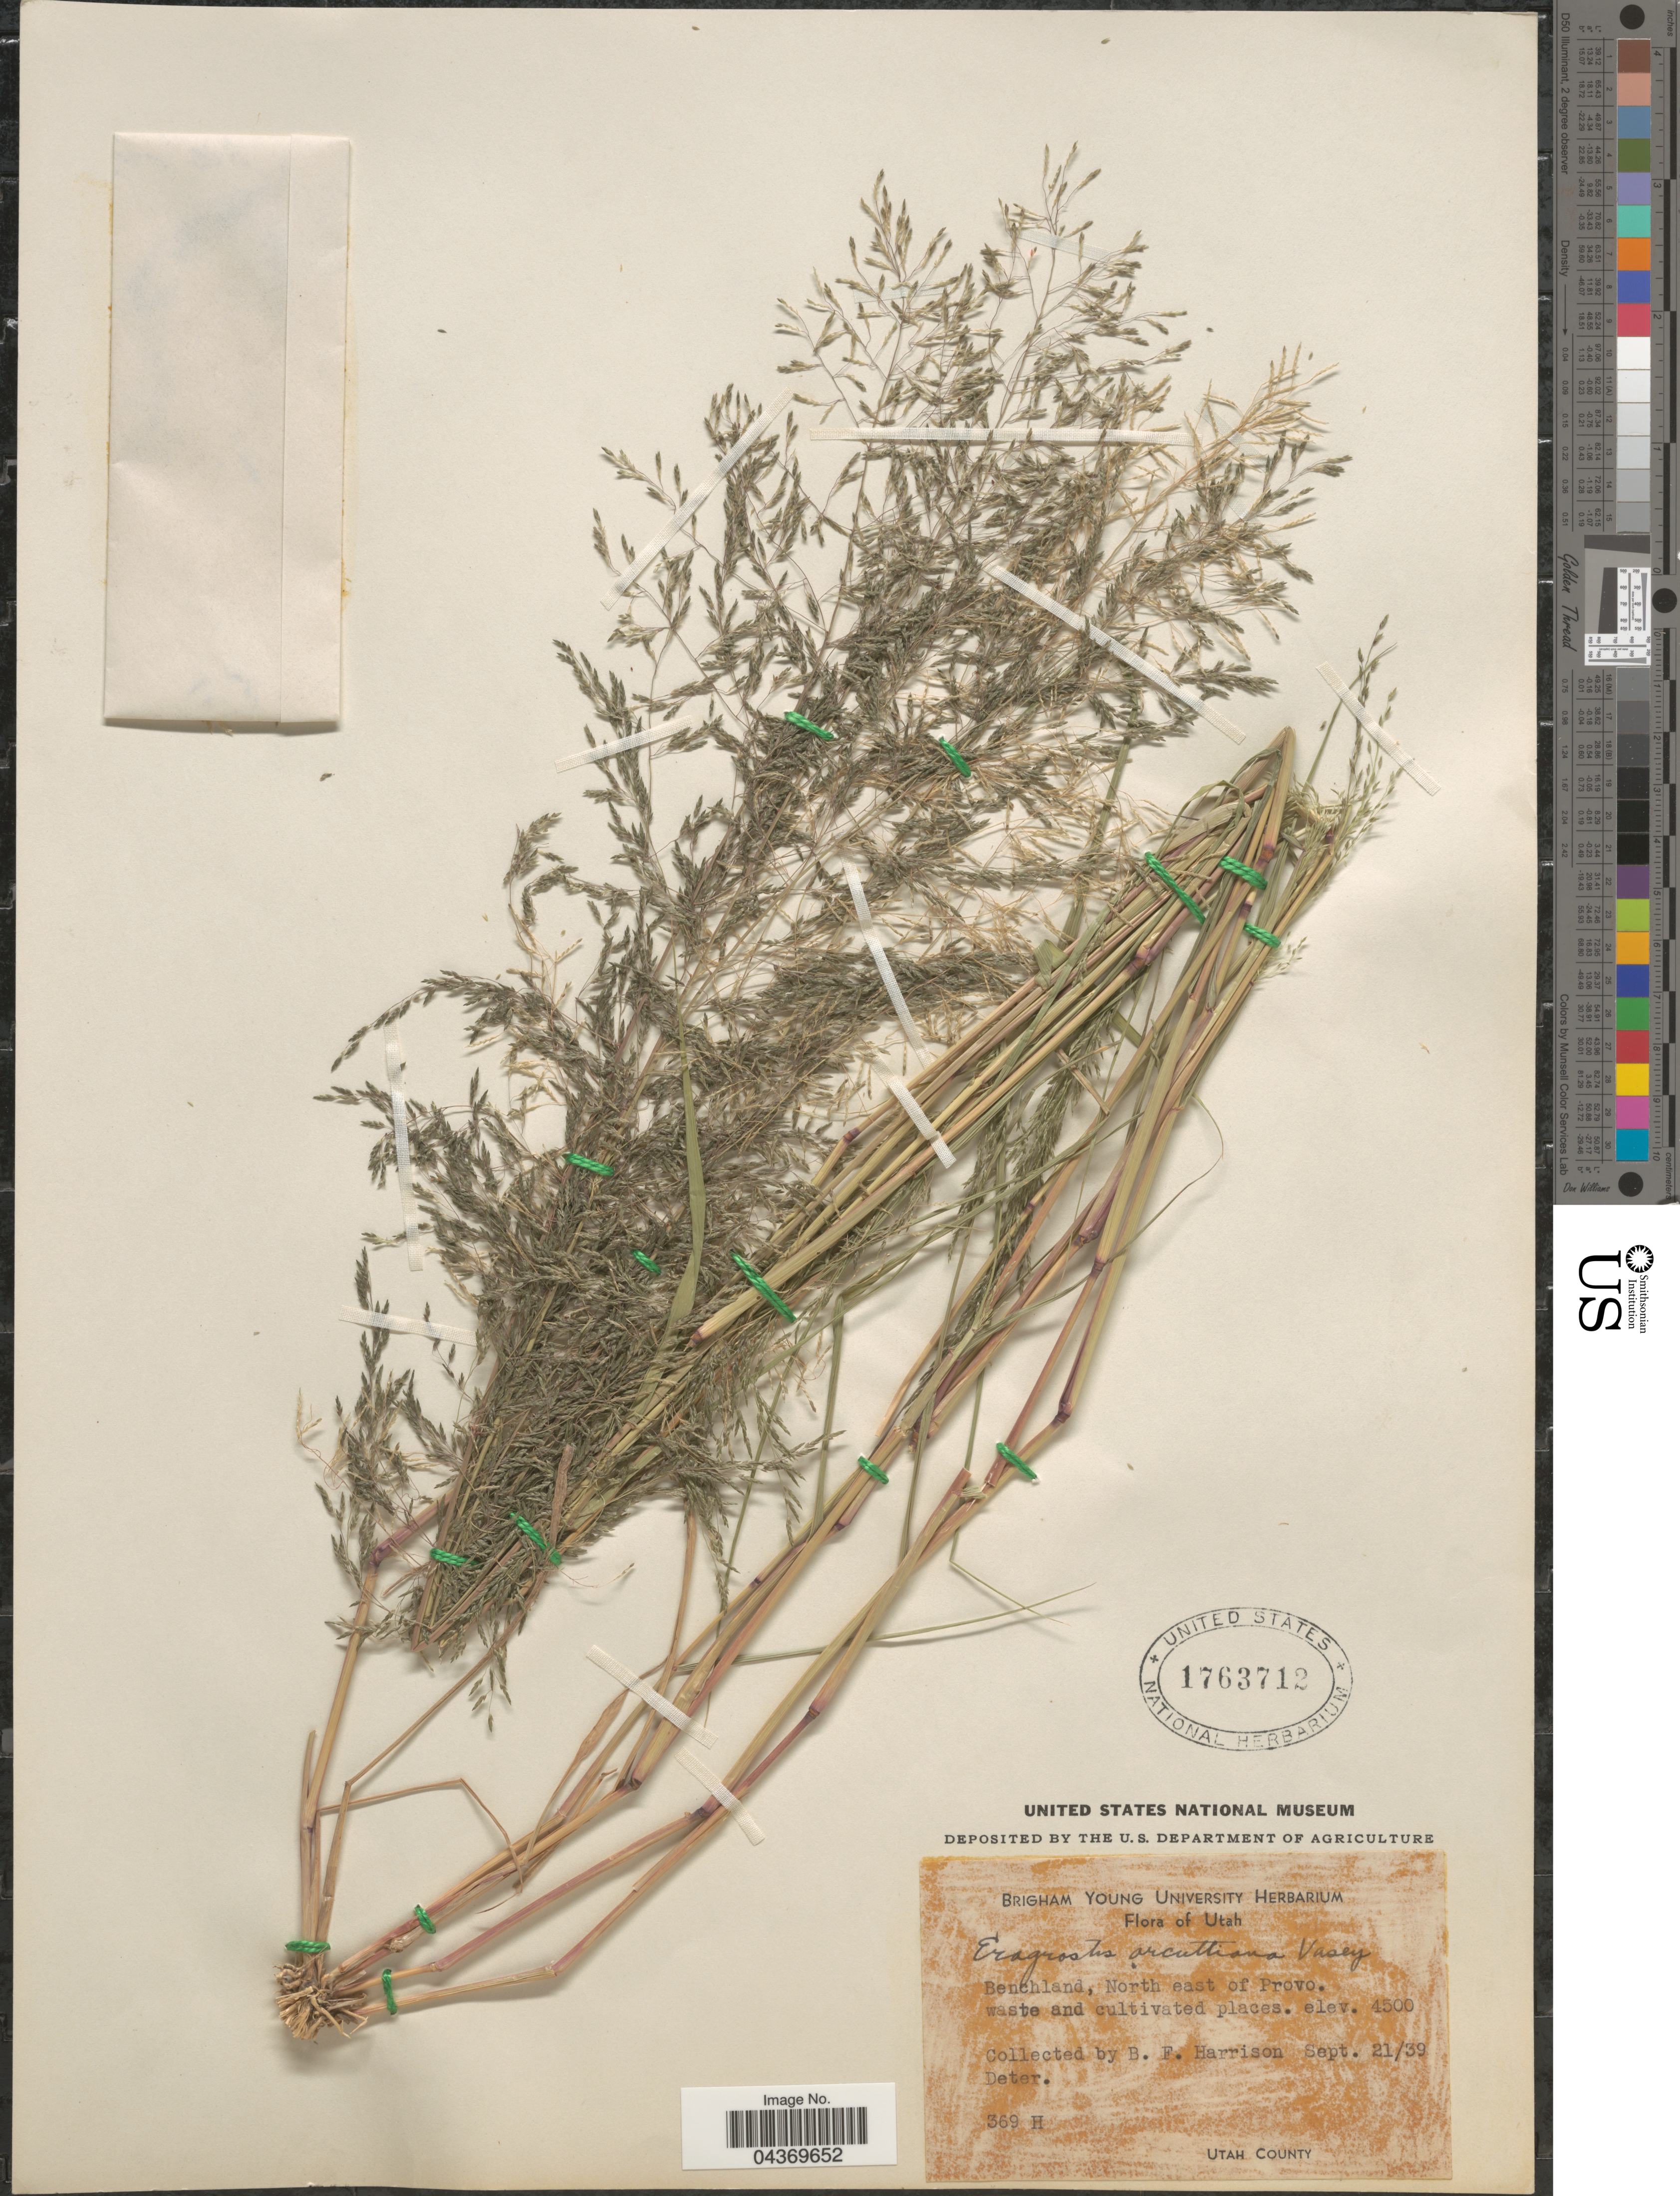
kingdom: Plantae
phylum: Tracheophyta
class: Liliopsida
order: Poales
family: Poaceae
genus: Eragrostis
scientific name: Eragrostis mexicana subsp. virescens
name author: (J. Presl) S.D. Koch & Sánchez Vega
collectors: B. F. Harrison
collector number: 369H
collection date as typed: Transcribed d/m/y: 21/9/39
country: United States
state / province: Utah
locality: Benchland, North east of Provo. Waste and cultivated places. Utah County.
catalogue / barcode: US 1763712